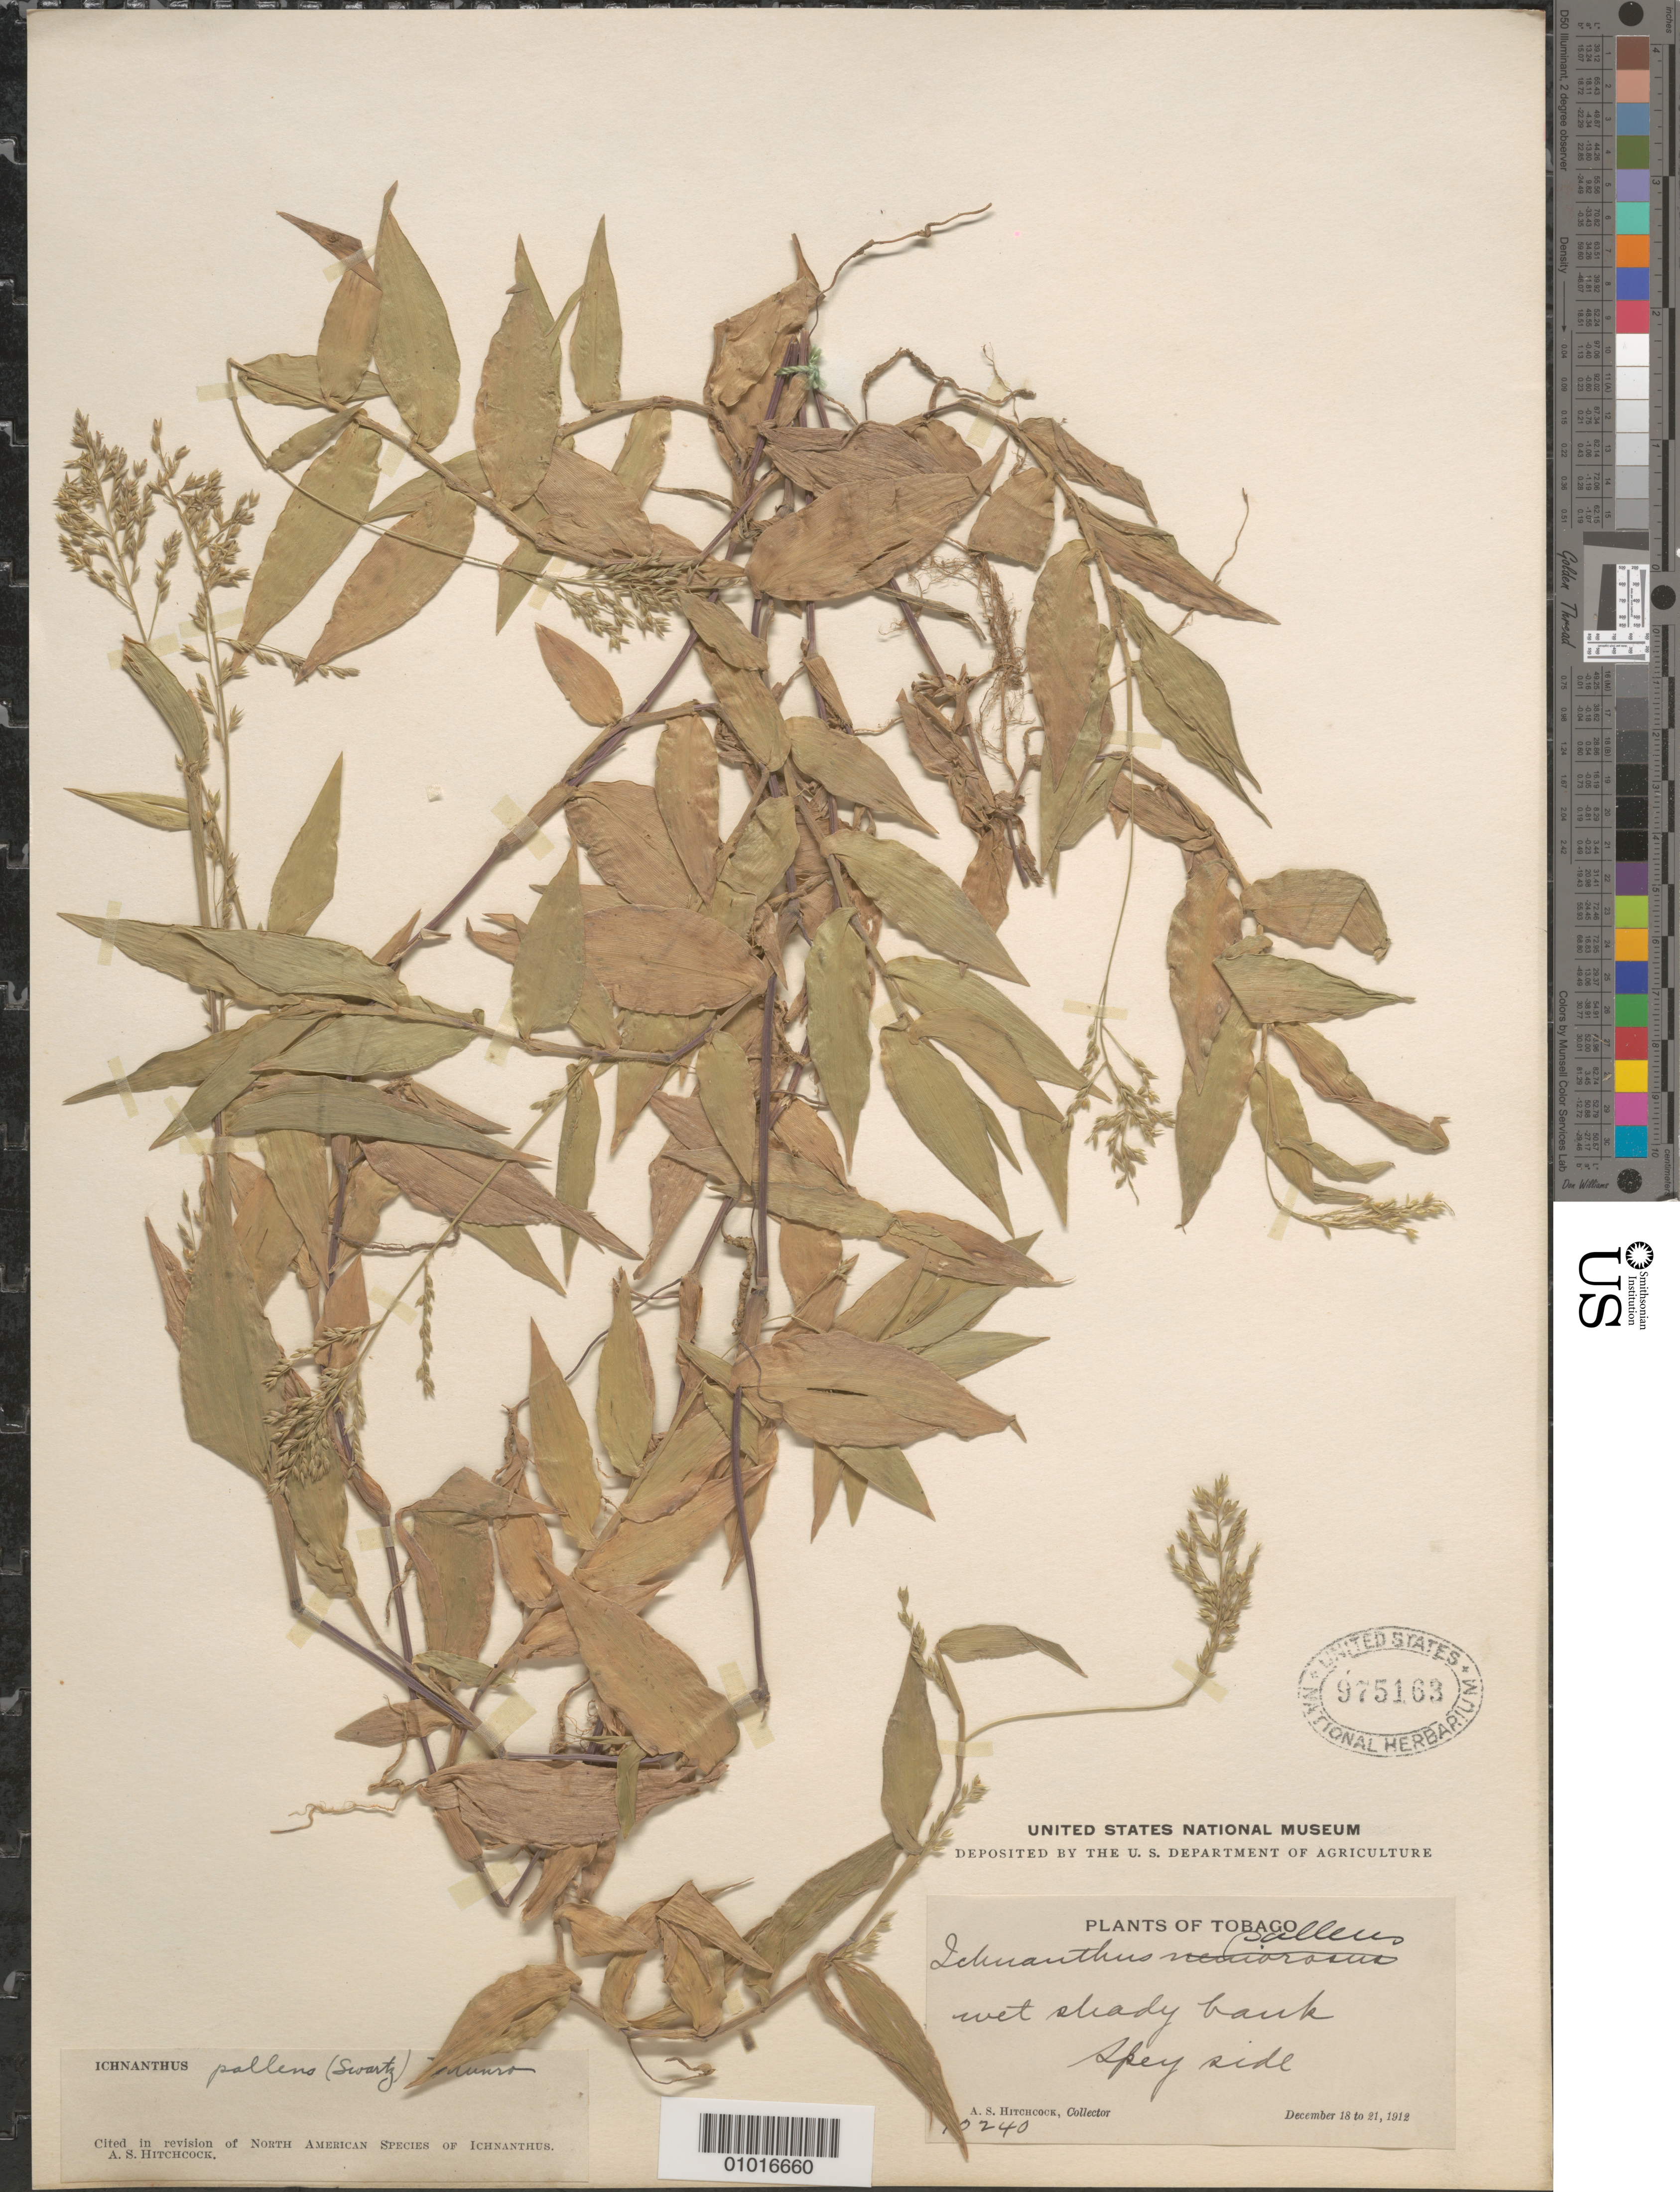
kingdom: Plantae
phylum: Tracheophyta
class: Liliopsida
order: Poales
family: Poaceae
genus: Ichnanthus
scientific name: Ichnanthus pallens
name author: (Sw.) Munro ex Benth.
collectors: A. S. Hitchcock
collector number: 10240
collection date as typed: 18 Dec 1912 to 21 Dec 1912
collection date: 1912-12-18/1912-12-21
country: Trinidad and Tobago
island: Tobago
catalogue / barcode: US 975163